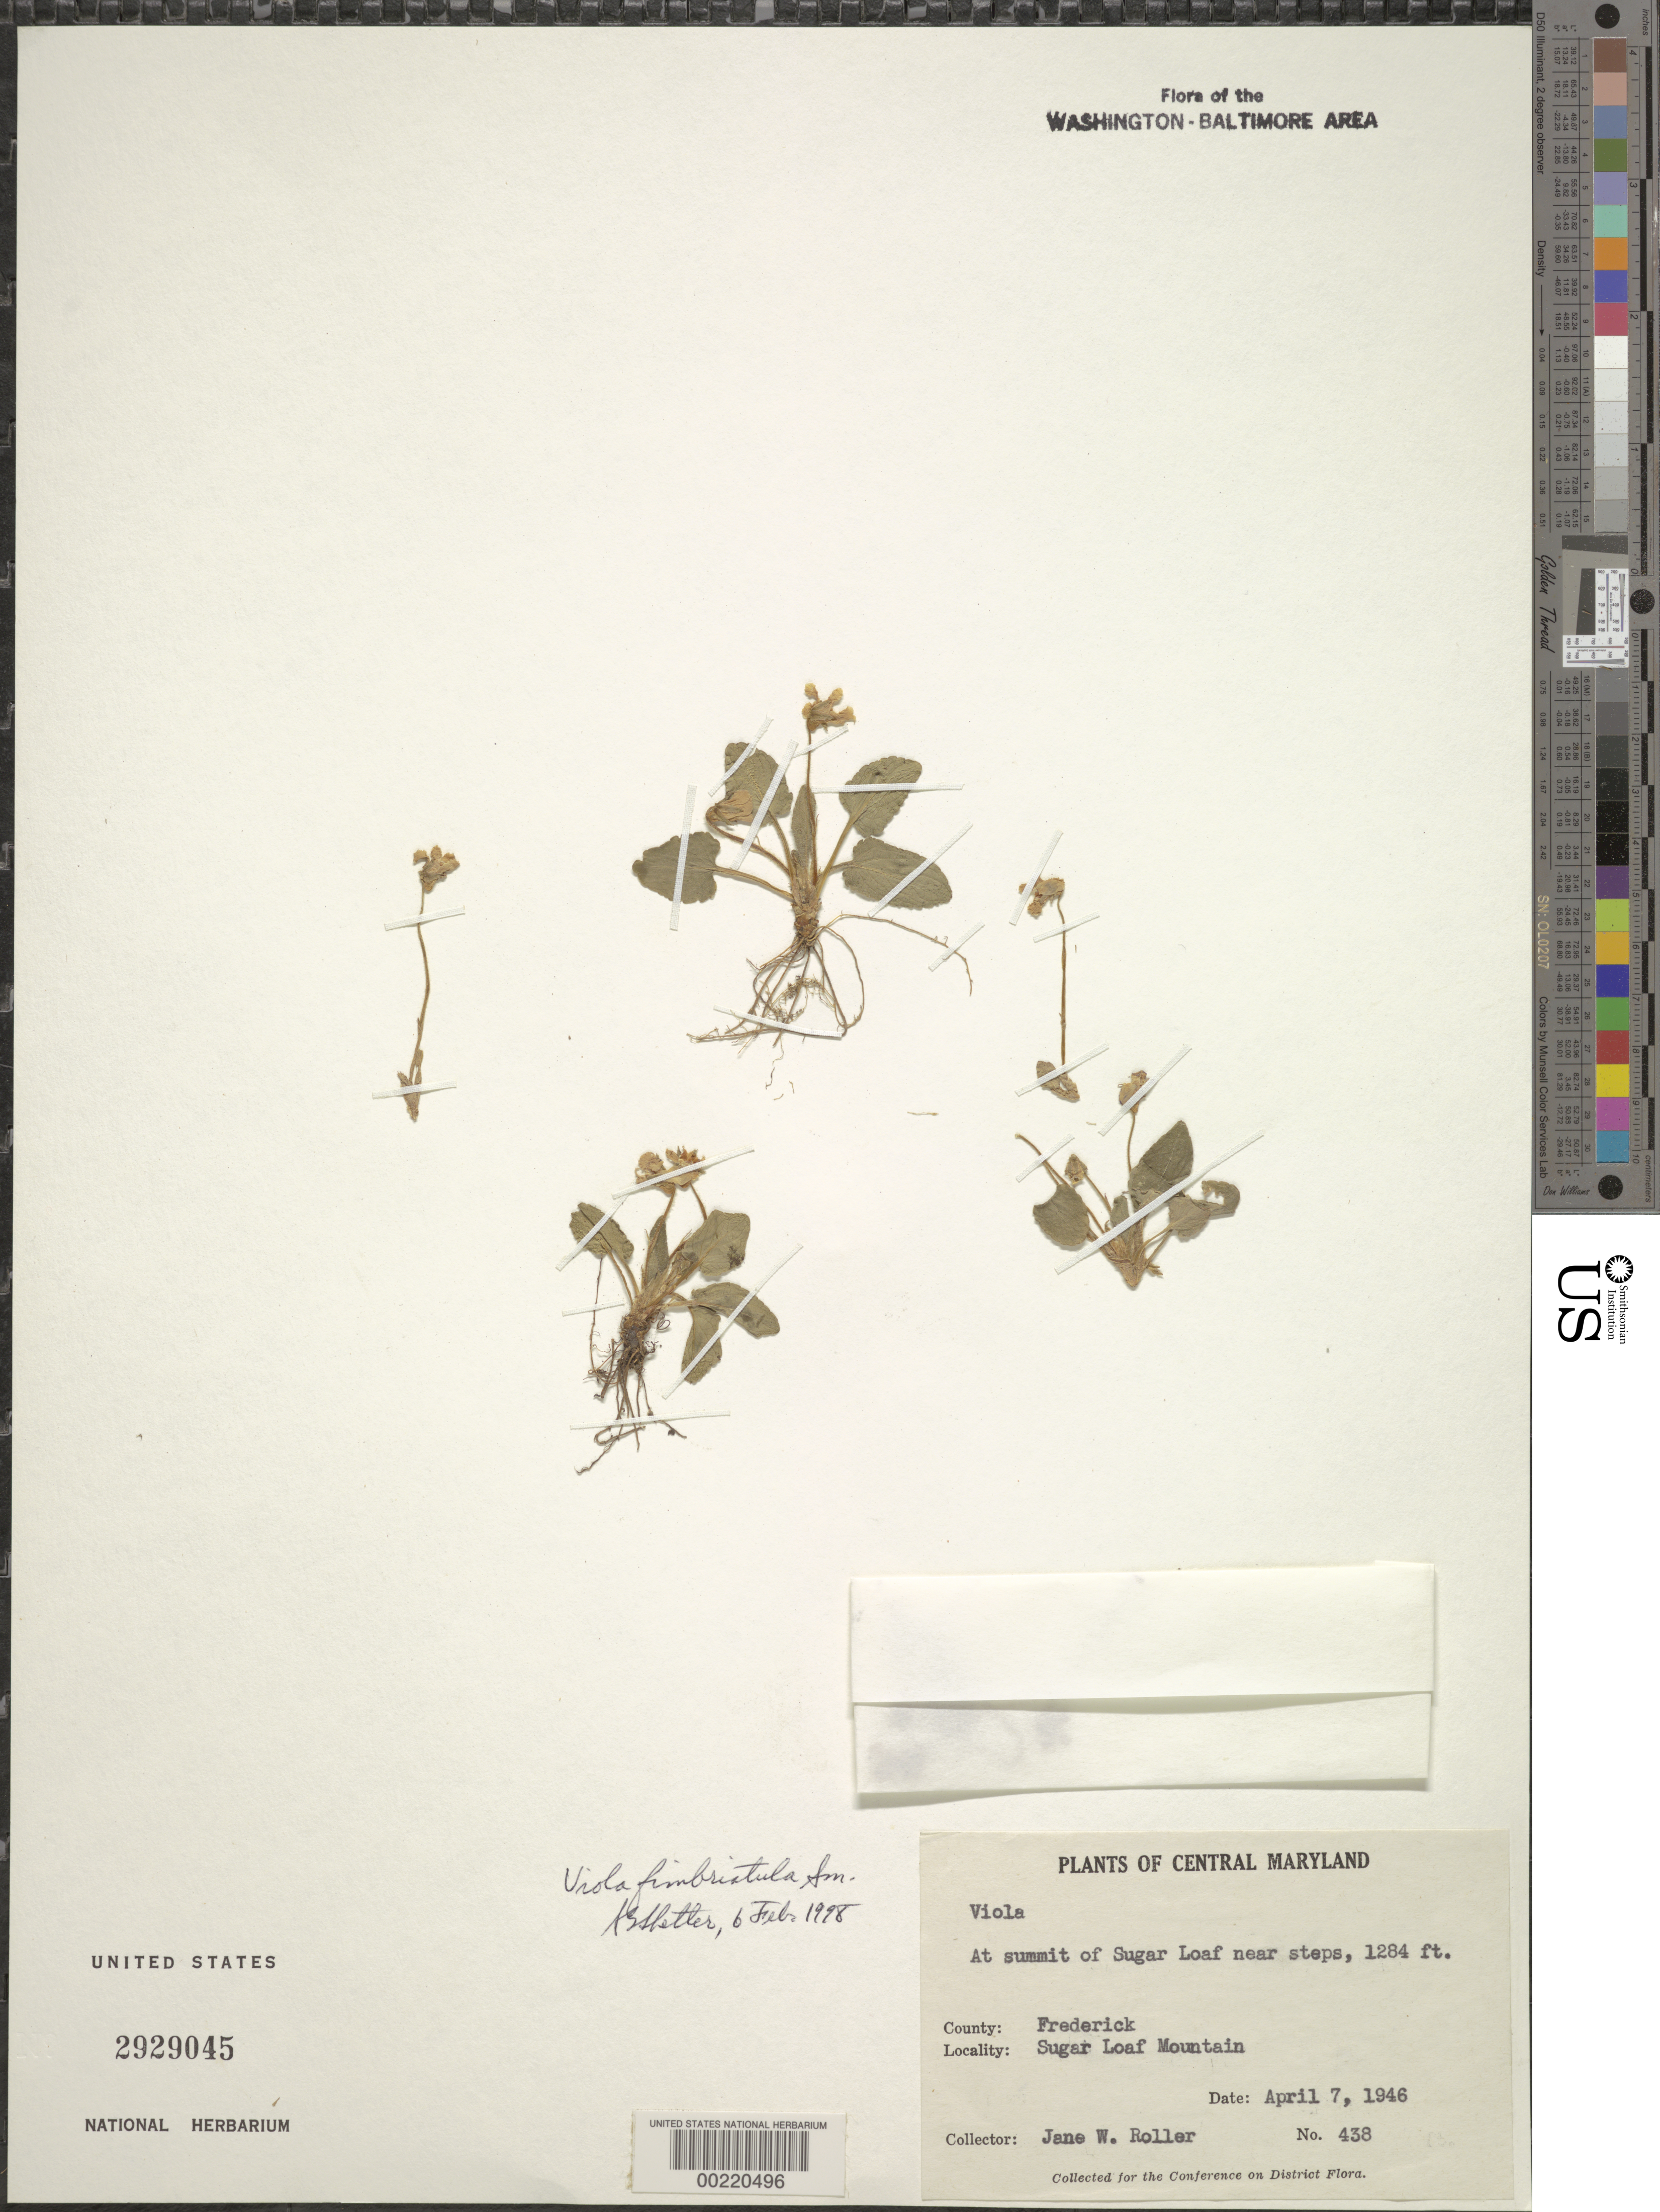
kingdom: Plantae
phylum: Tracheophyta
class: Magnoliopsida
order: Malpighiales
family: Violaceae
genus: Viola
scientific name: Viola sagittata var. ovata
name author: (Nutt.) Torr. & A. Gray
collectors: J. W. Roller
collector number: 438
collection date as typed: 07 Apr 1946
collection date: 1946-04-07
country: United States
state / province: Maryland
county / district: Frederick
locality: Sugar Loaf Mountain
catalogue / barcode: US 2929045